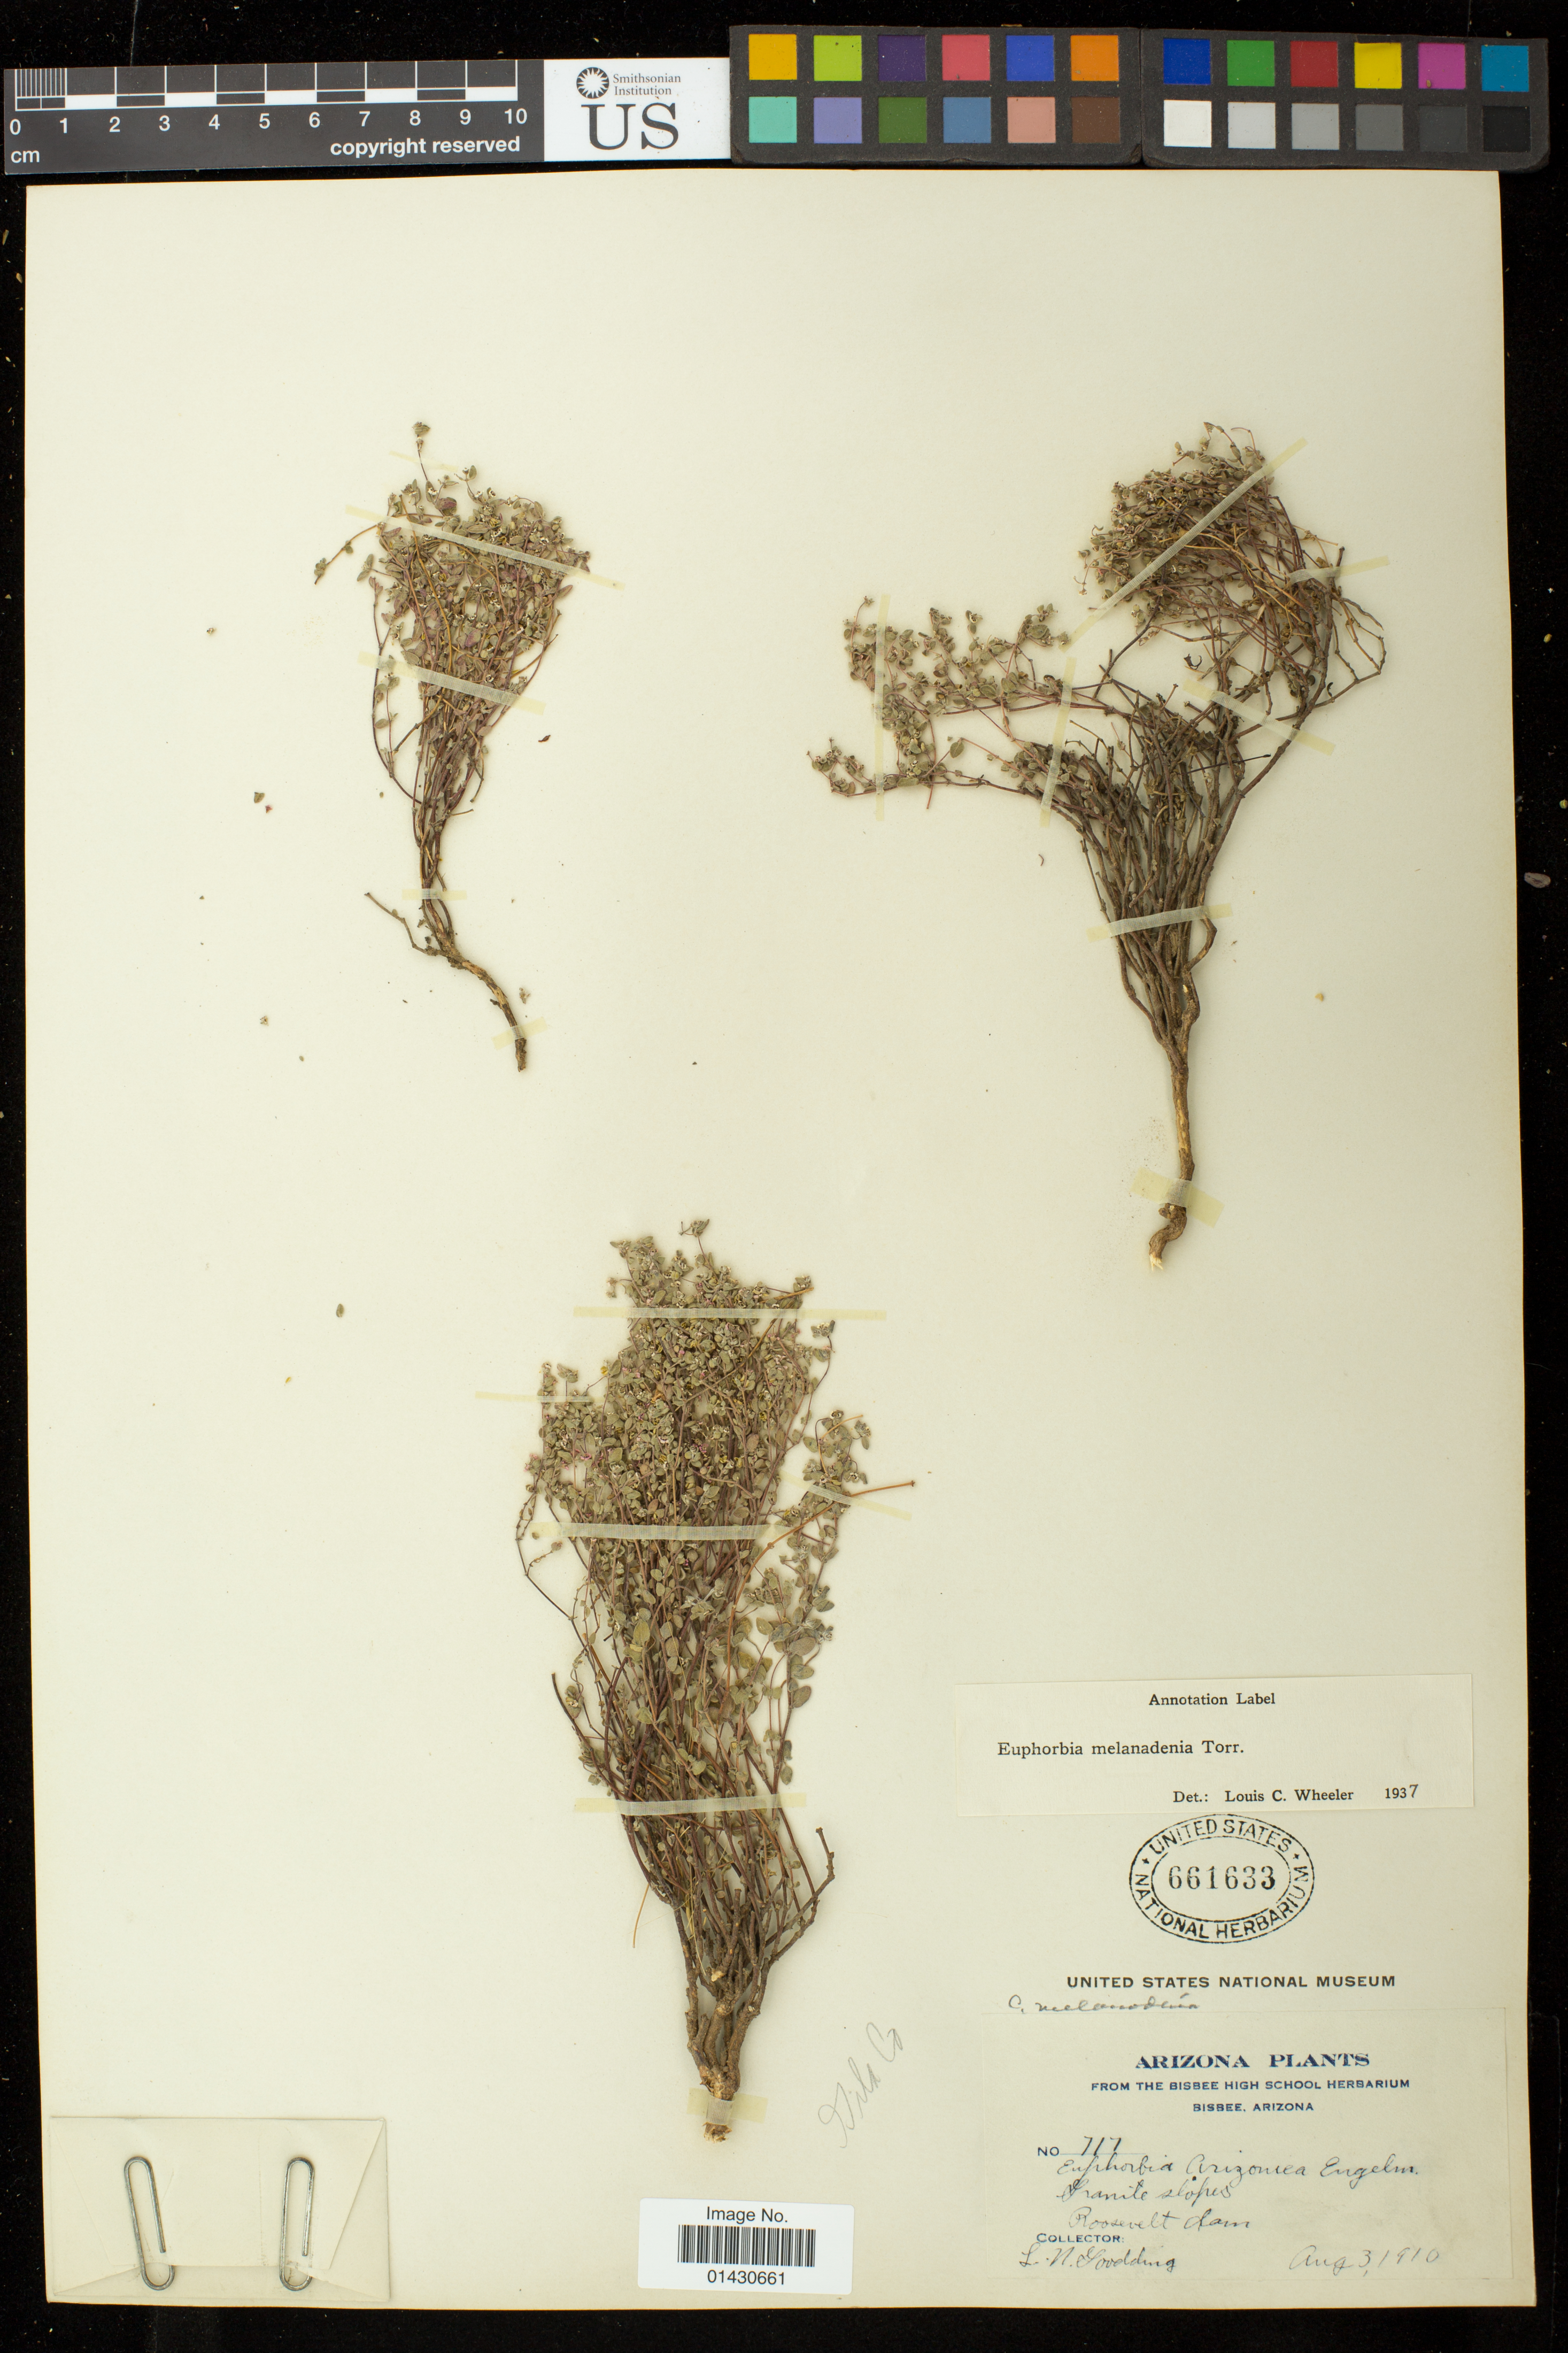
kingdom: Plantae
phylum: Tracheophyta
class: Magnoliopsida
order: Malpighiales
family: Euphorbiaceae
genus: Euphorbia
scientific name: Euphorbia melanadenia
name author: Torr.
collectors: L. N. Goodding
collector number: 717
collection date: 1910-08-03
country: United States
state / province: Arizona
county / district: Gila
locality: Roosevelt dam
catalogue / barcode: US 661633